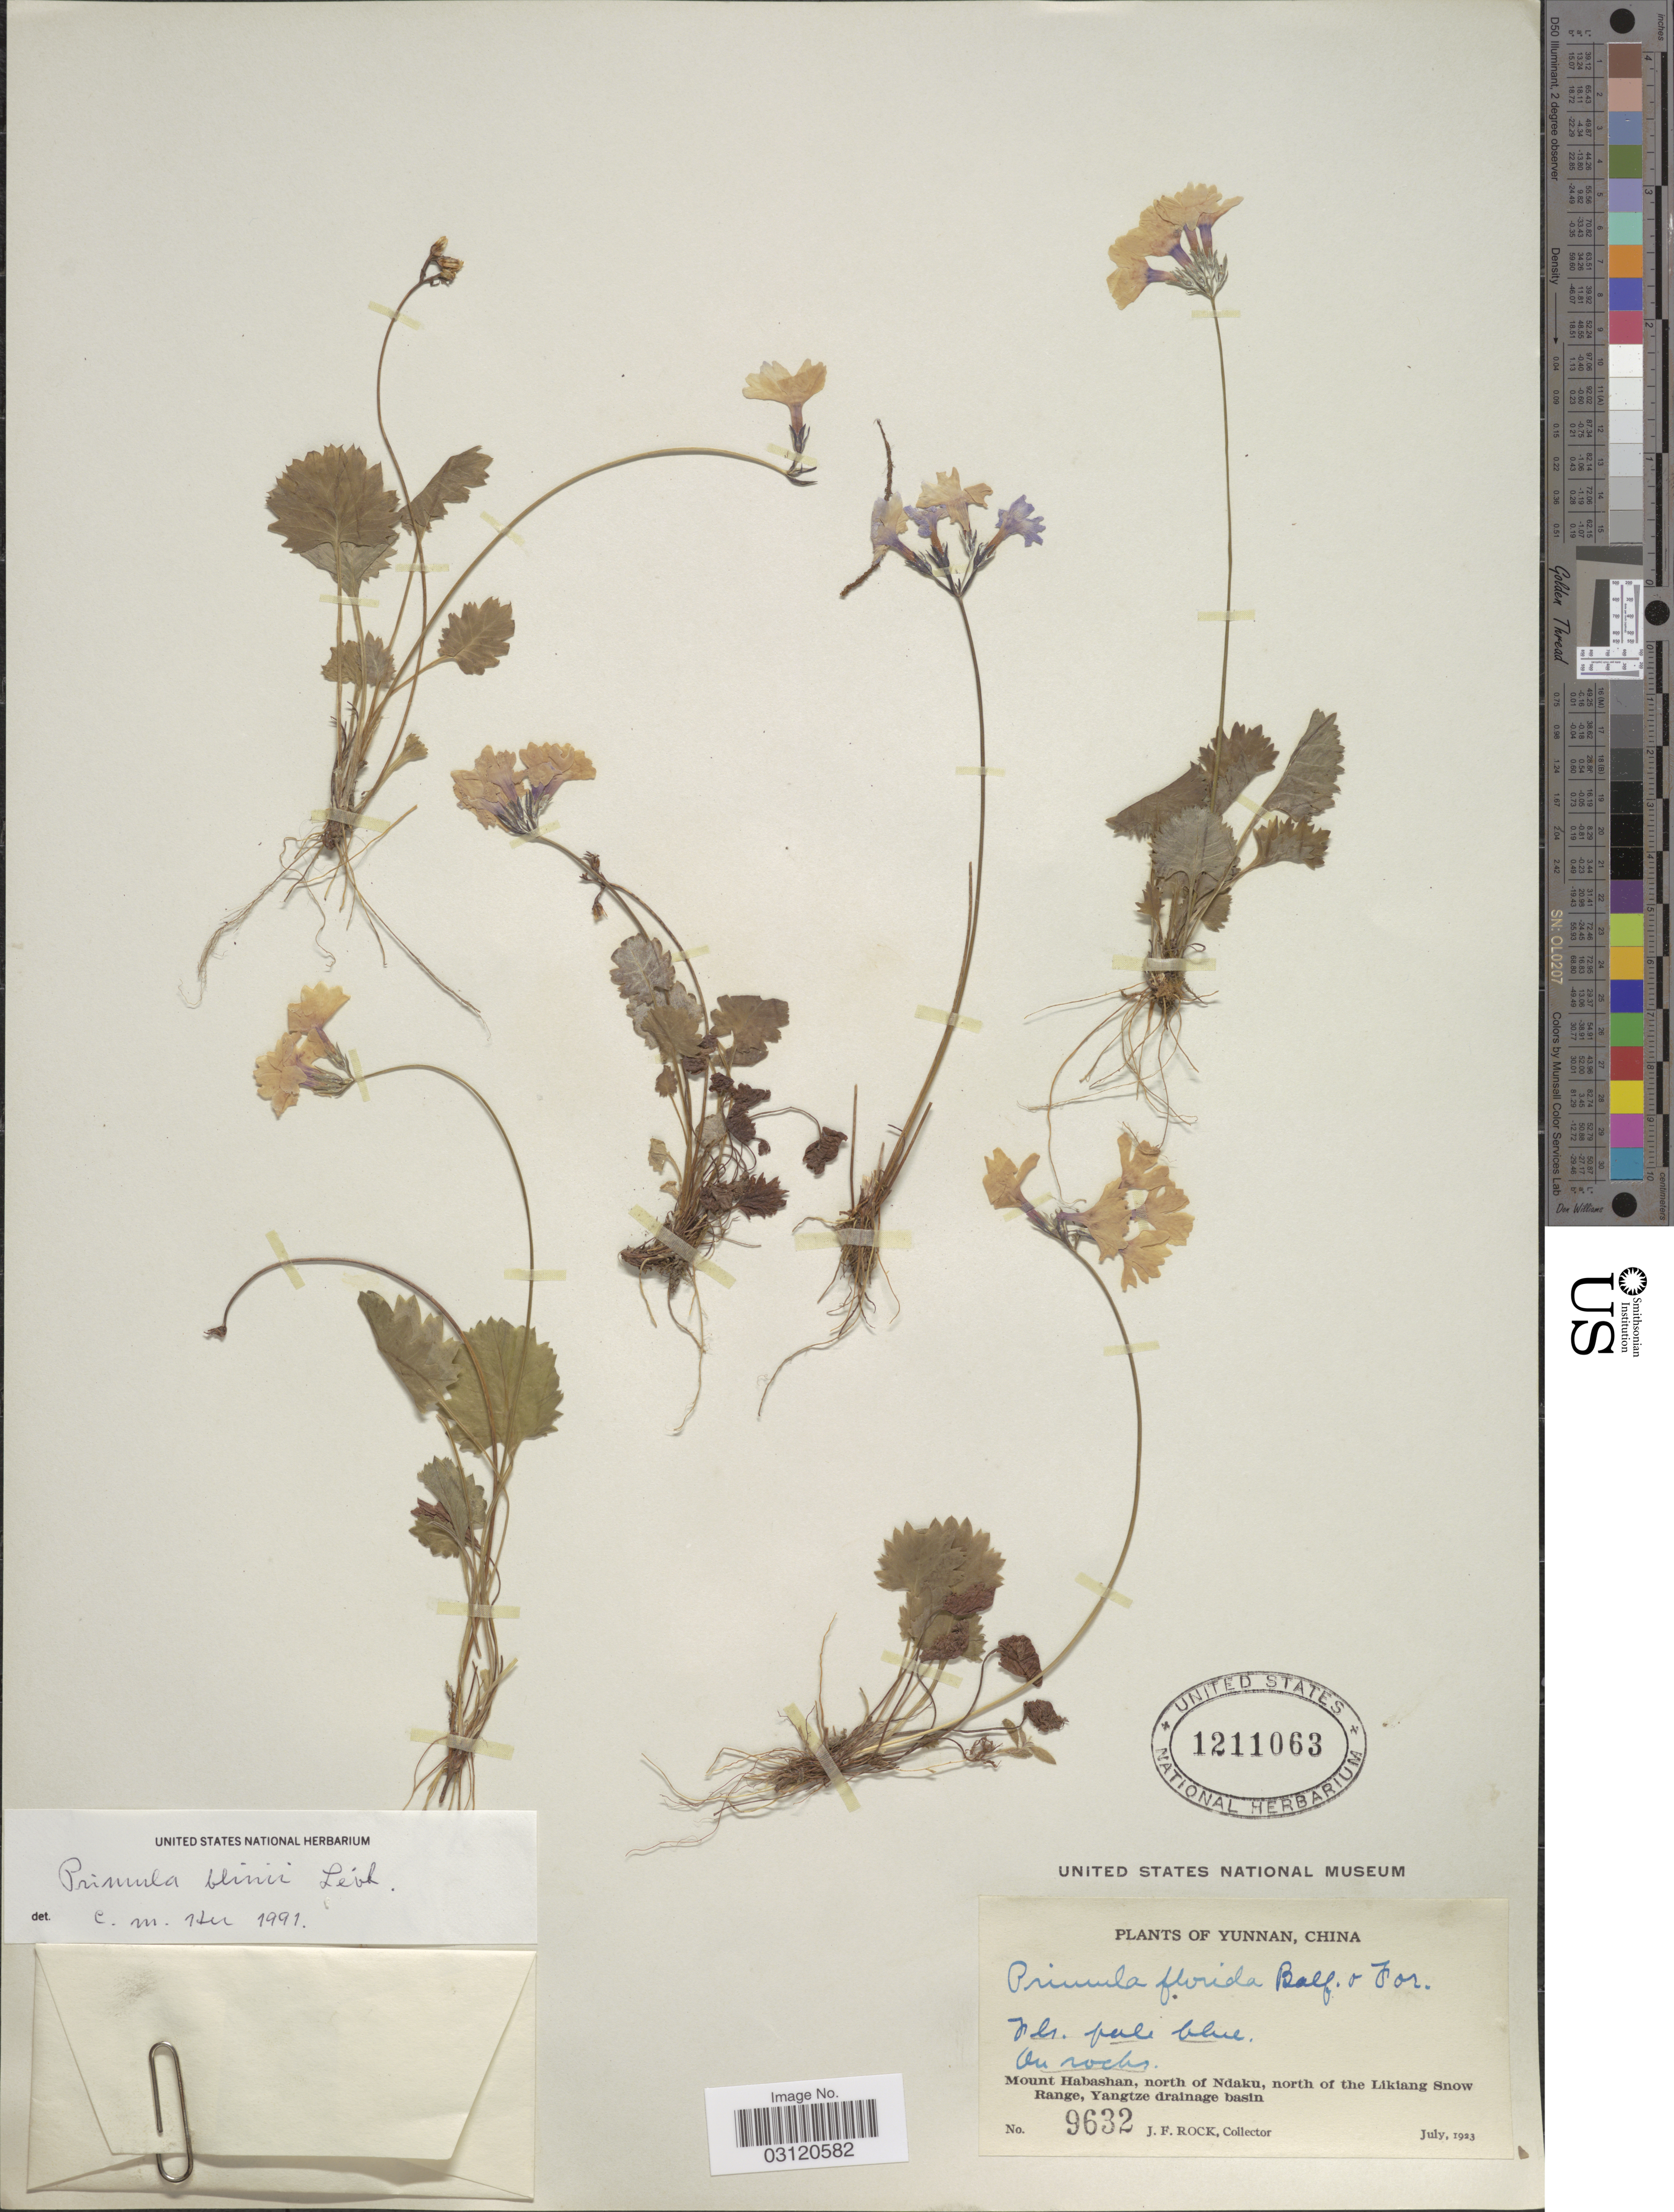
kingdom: Plantae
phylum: Tracheophyta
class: Magnoliopsida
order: Ericales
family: Primulaceae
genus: Primula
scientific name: Primula blinii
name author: H. Lév.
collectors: J. Rock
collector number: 9632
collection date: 1923-07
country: China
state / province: Yunnan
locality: Mount Habashan, north of Ndaku, north of the Likiang Snow Range, Yangtze drainage basin.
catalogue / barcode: US 1211063